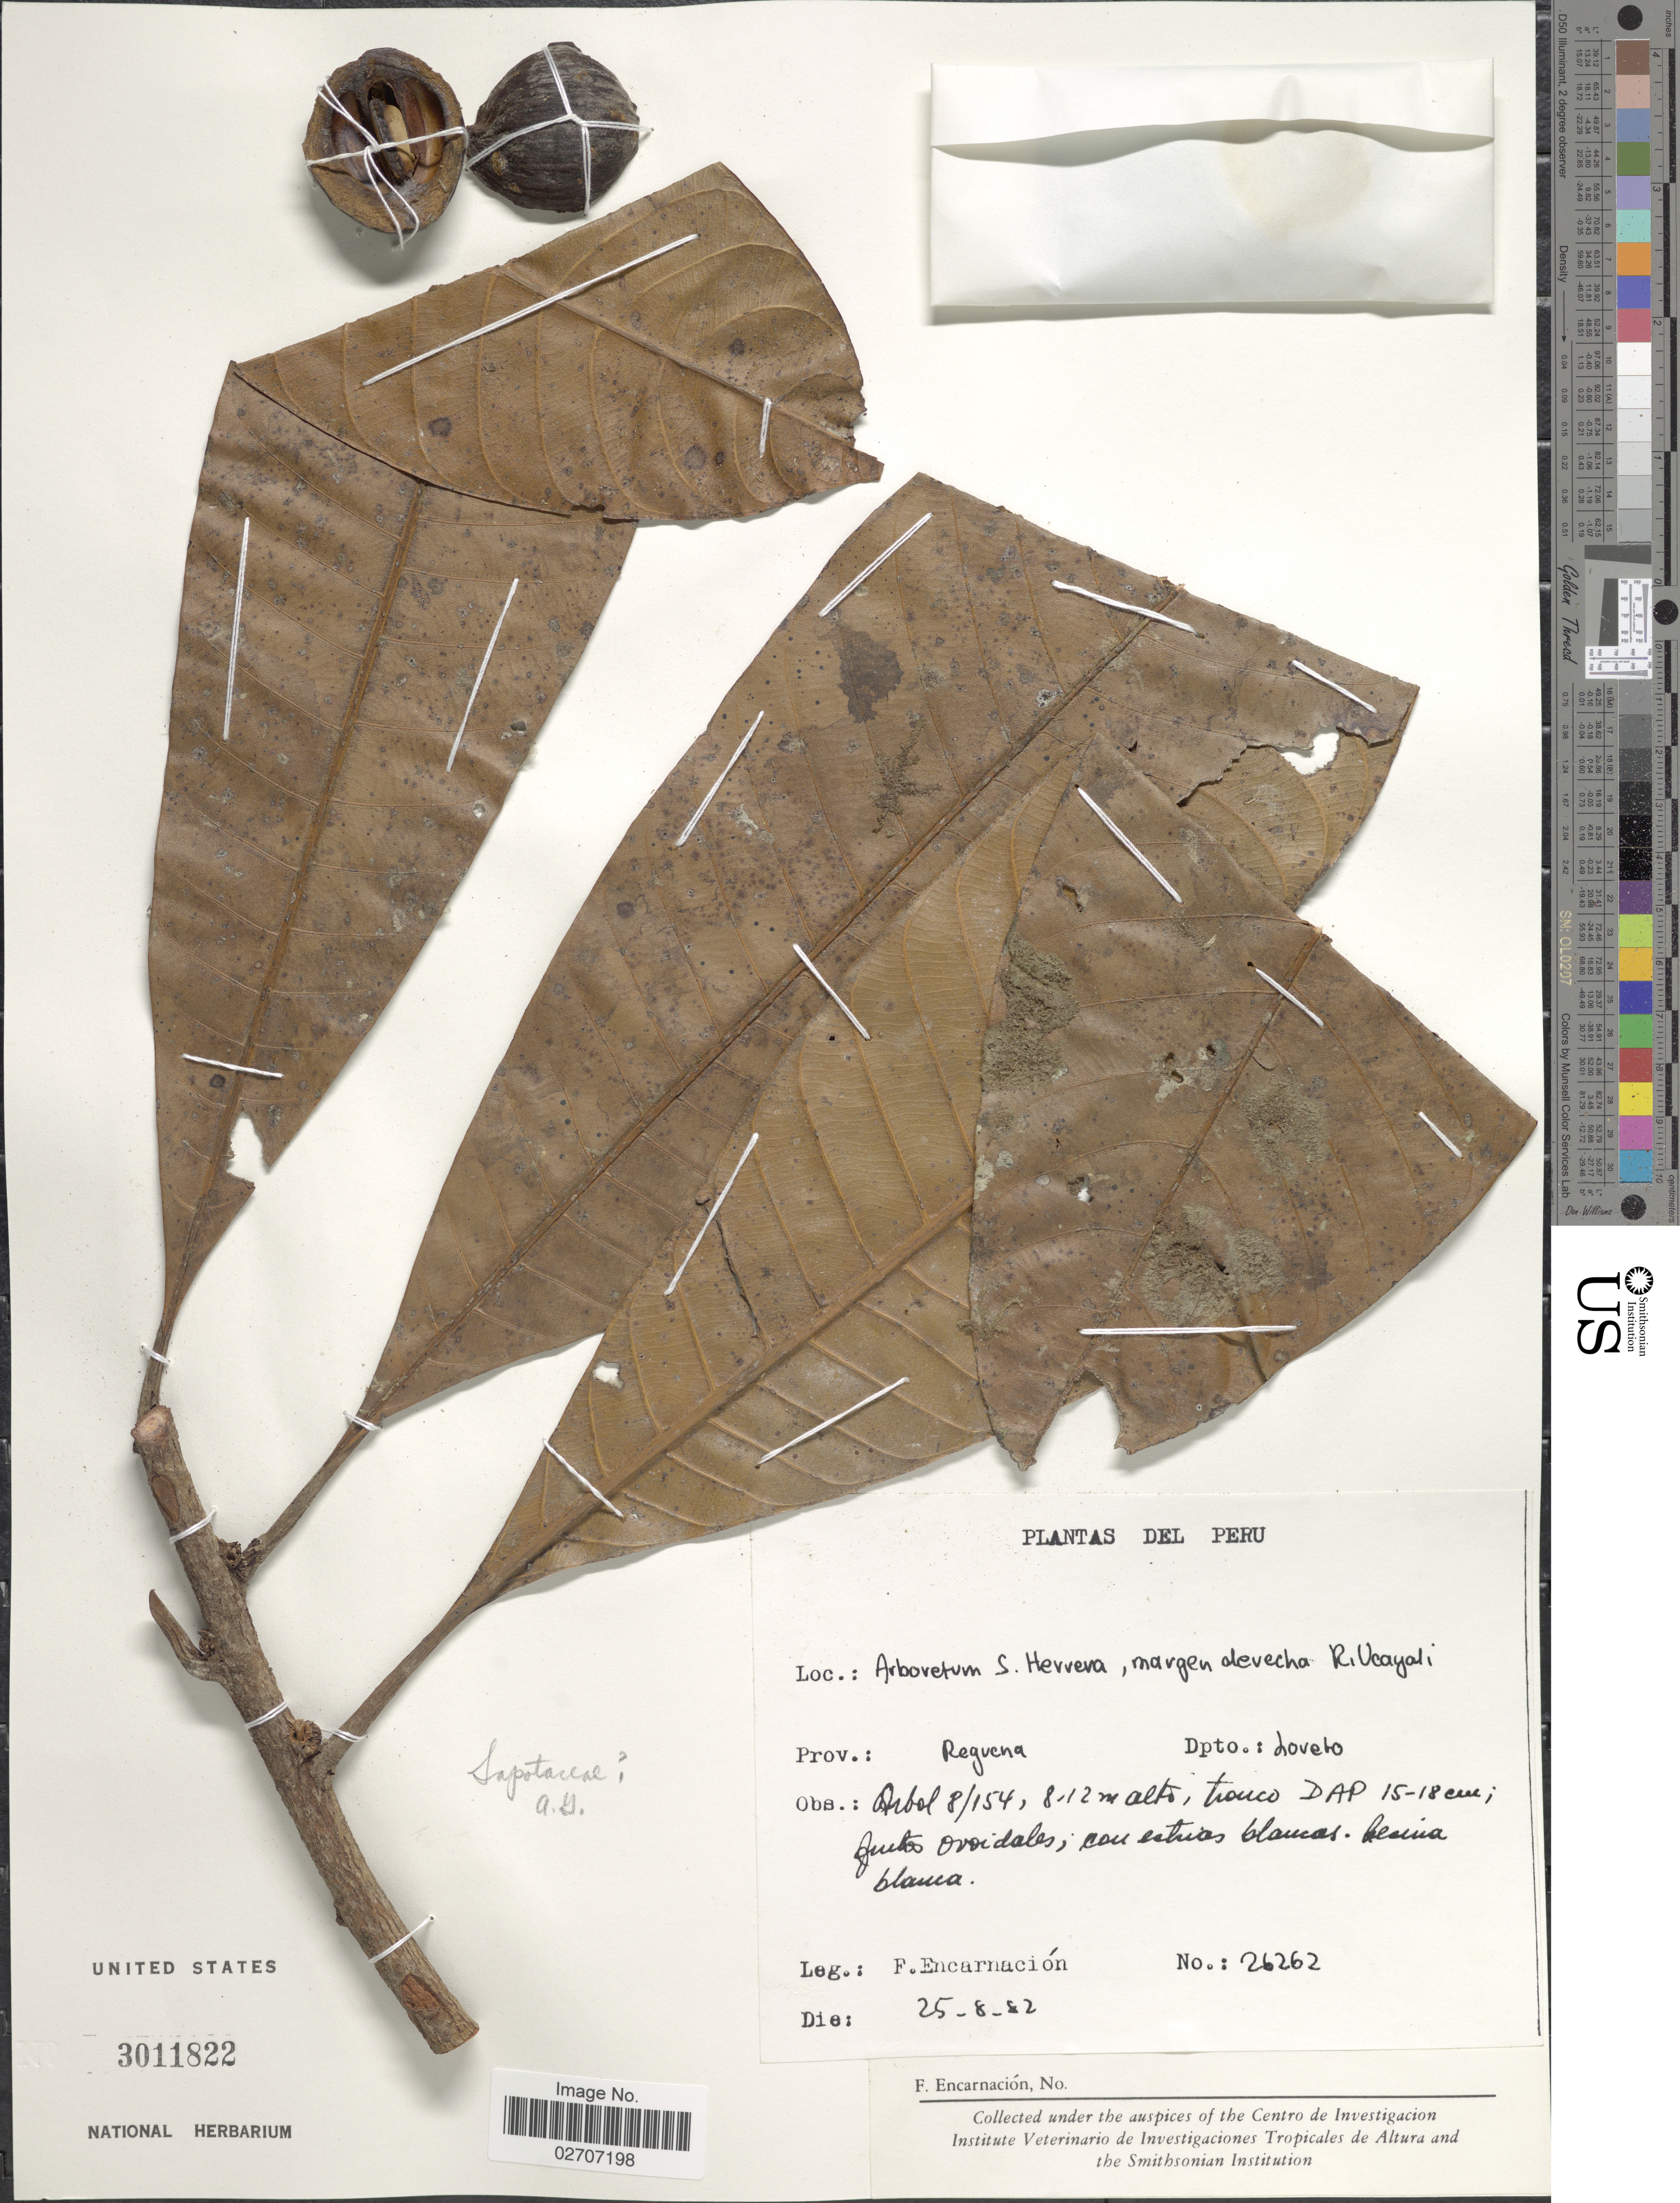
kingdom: Plantae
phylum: Tracheophyta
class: Magnoliopsida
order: Ericales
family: Sapotaceae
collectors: F. Encarnación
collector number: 26262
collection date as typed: Transcribed d/m/y: 25/8/82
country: Peru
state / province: Loreto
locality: Prov.: Reguena, Dpto. Loreto. Arboretum S. Herrera, margen derecha R. Ucayali.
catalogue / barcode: US 3011822